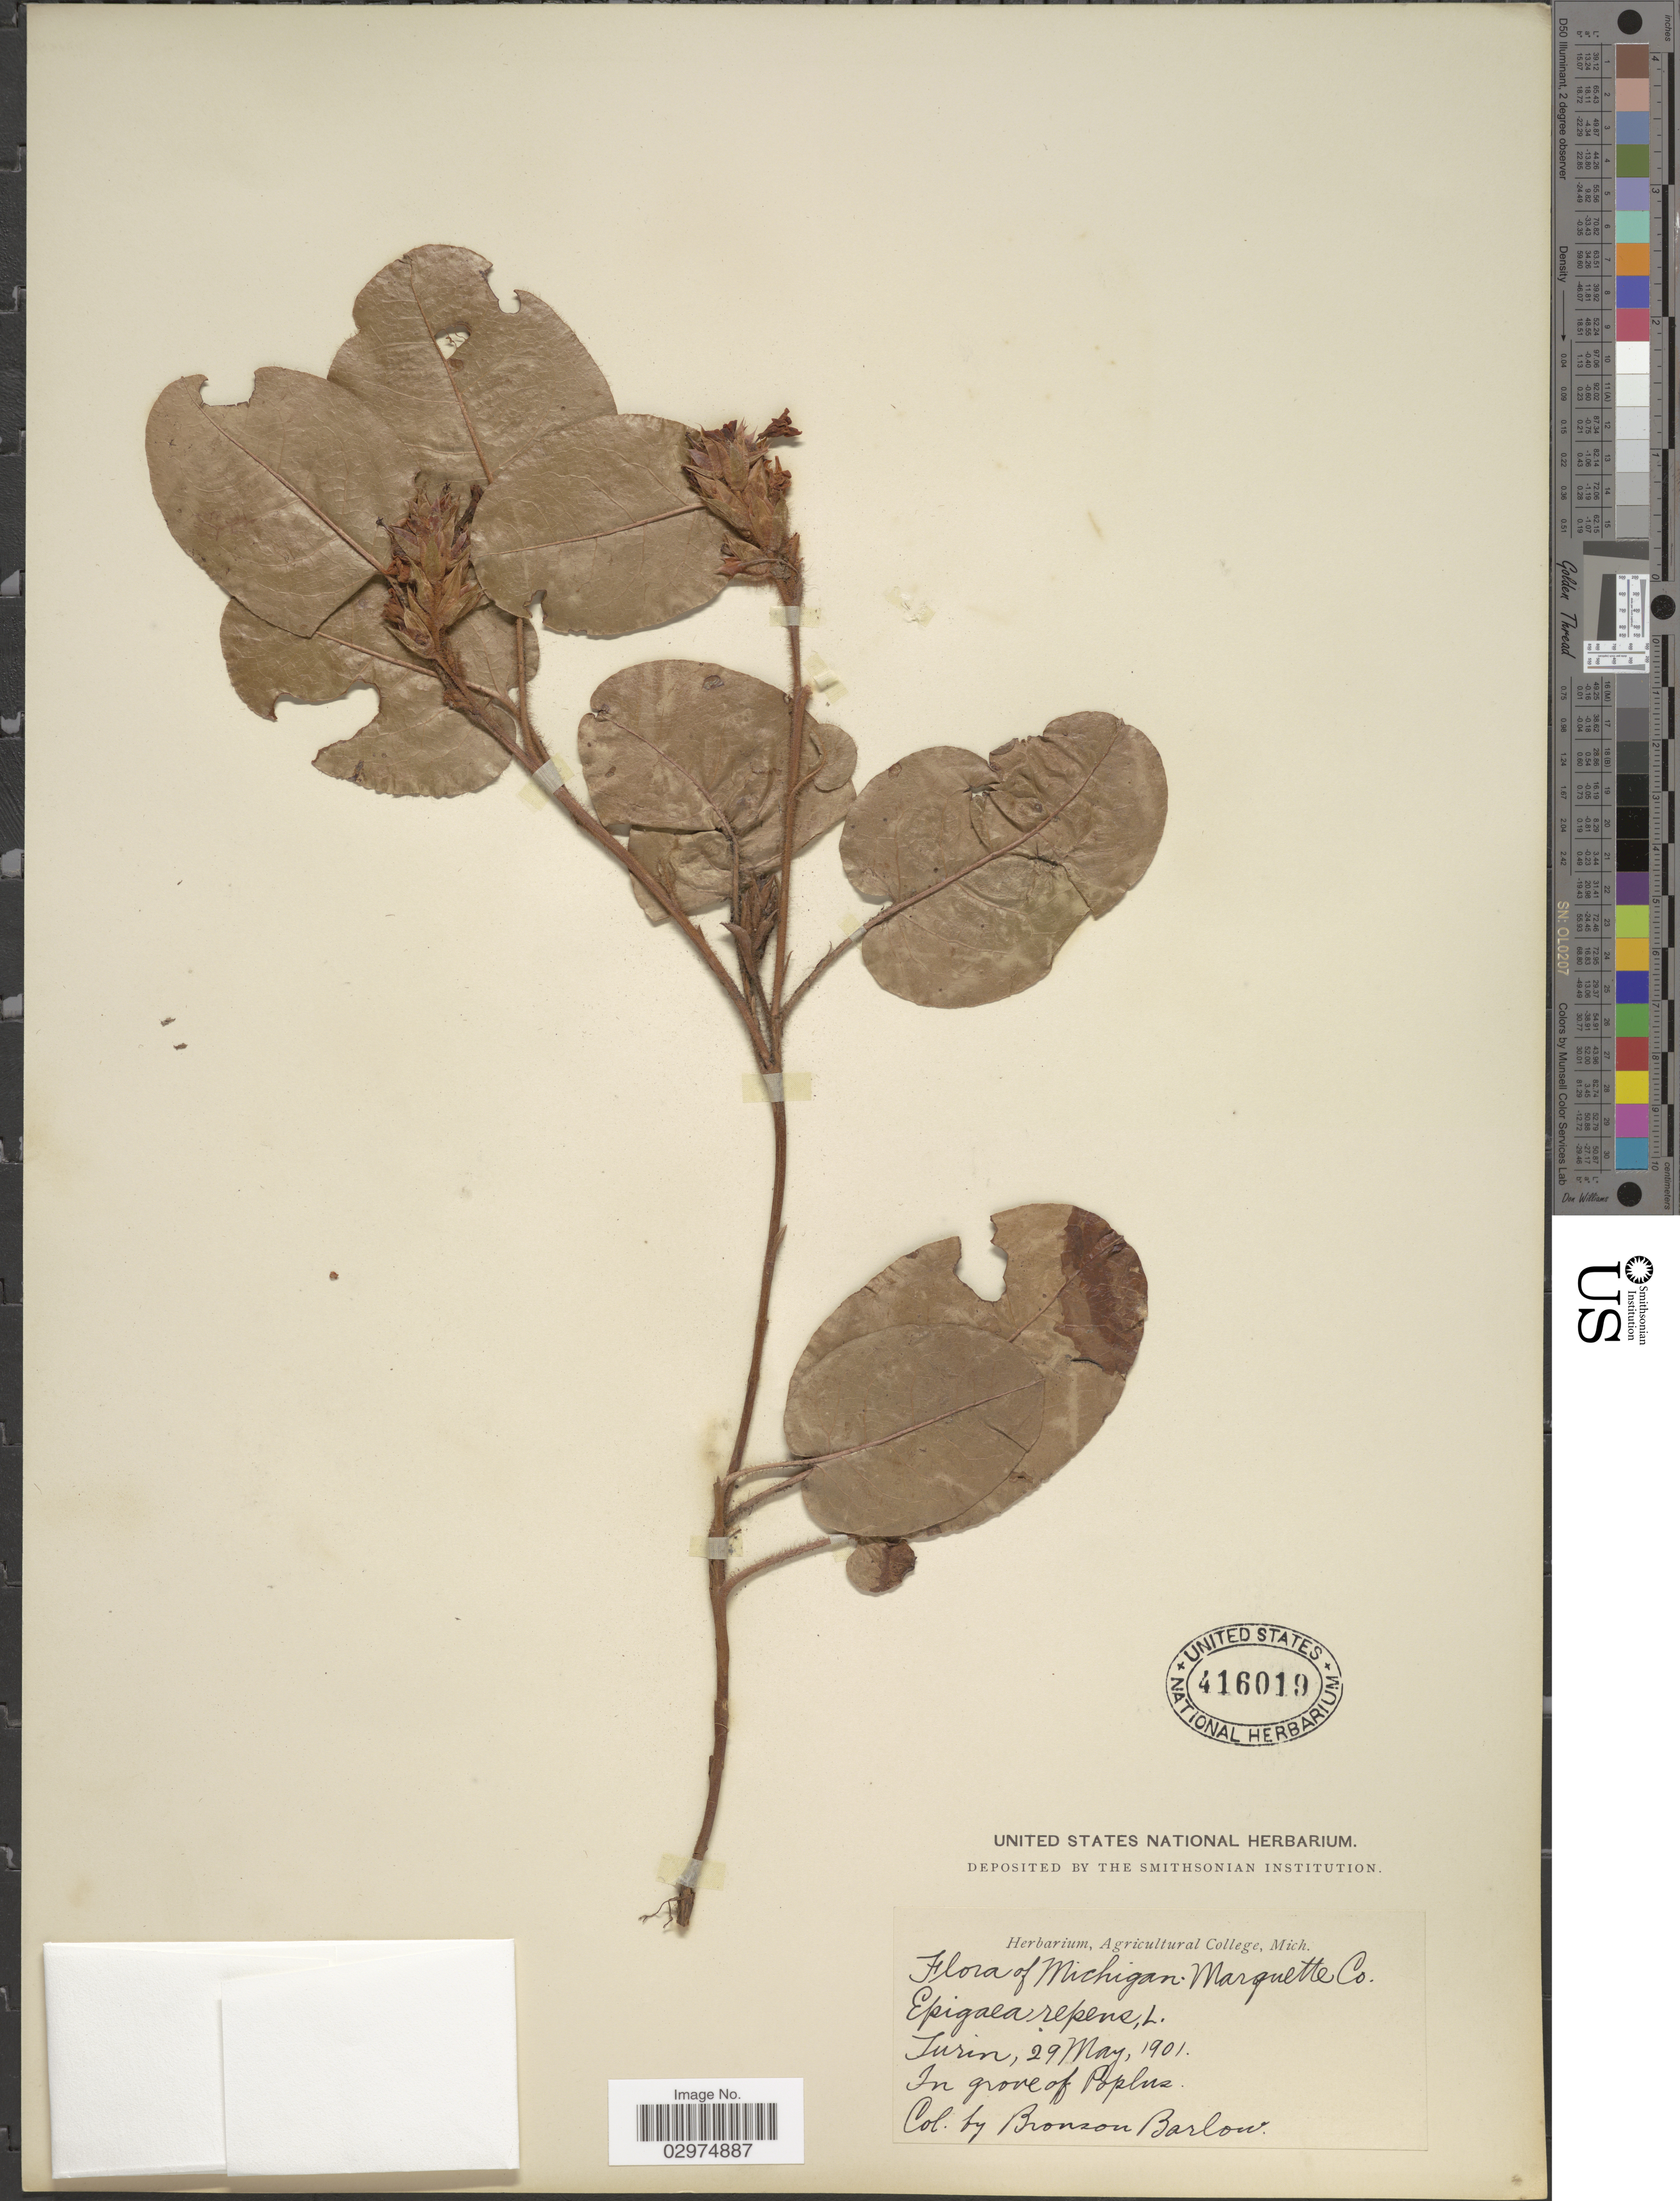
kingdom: Plantae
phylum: Tracheophyta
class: Magnoliopsida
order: Ericales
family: Ericaceae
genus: Epigaea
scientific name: Epigaea repens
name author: L.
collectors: Barlow, B.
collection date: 1901-05-29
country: United States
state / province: Michigan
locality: Marquette Co. Turin.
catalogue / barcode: US 416019